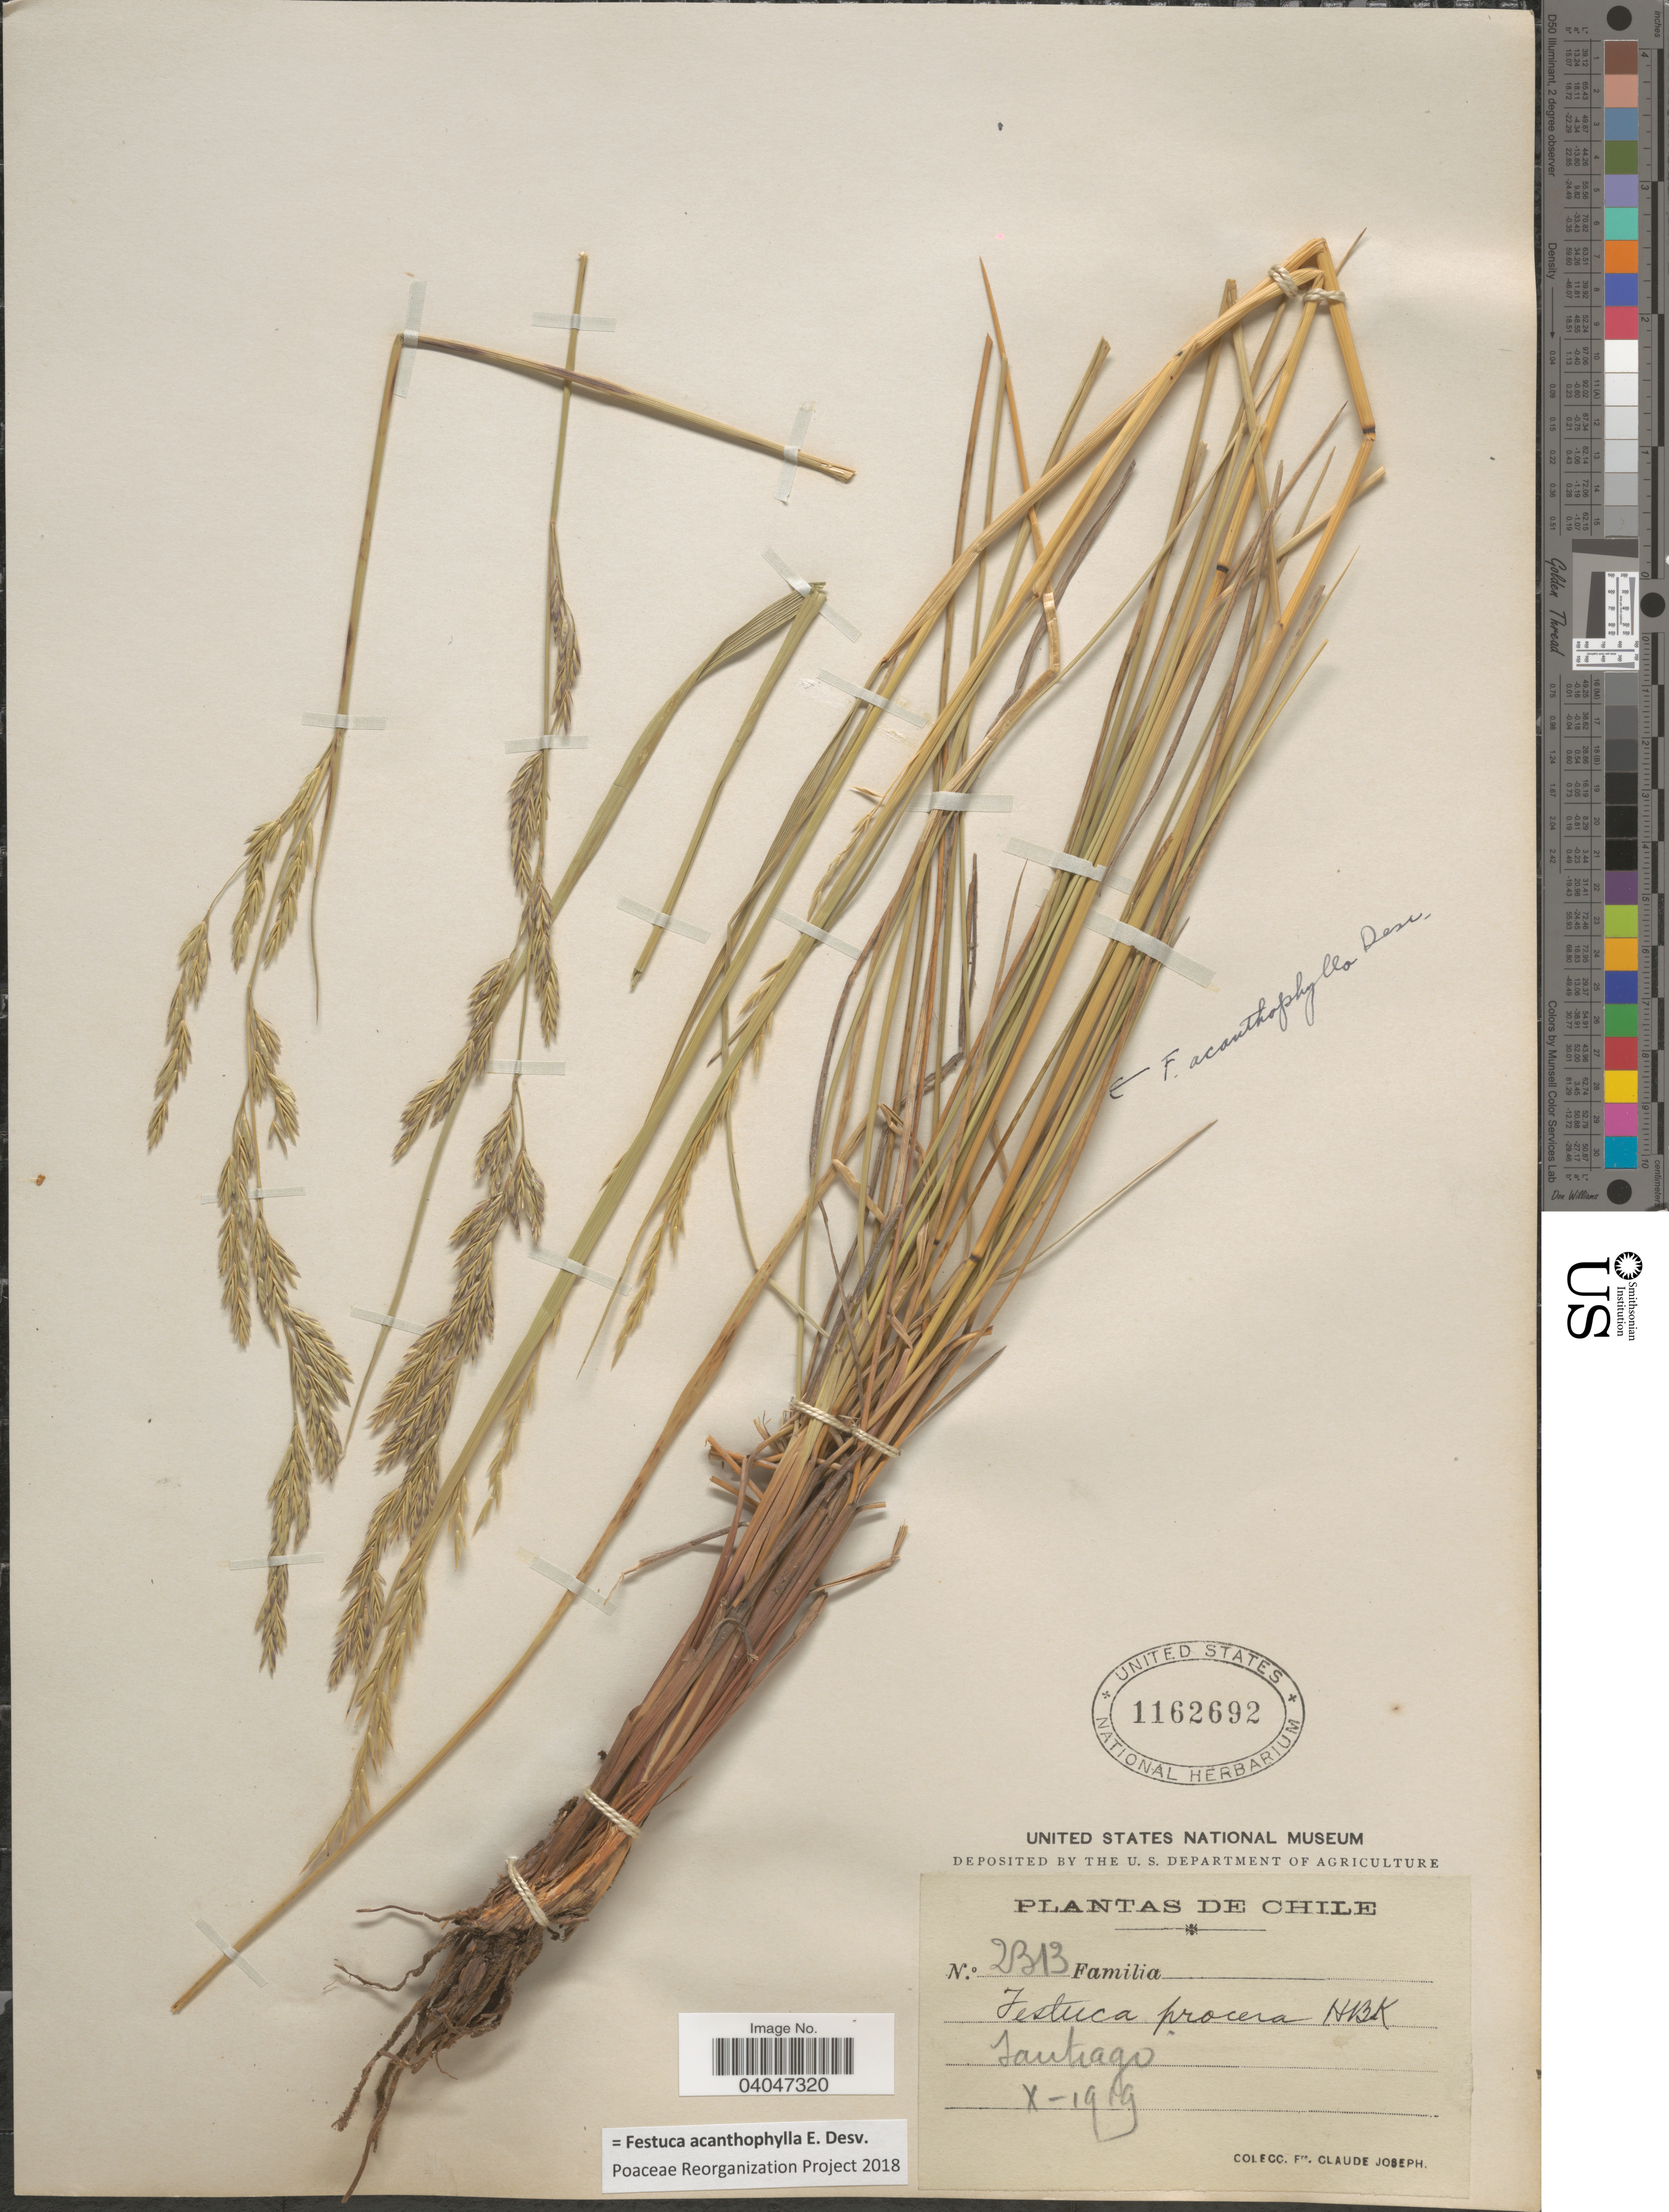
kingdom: Plantae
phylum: Tracheophyta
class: Liliopsida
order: Poales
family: Poaceae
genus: Festuca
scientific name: Festuca acanthophylla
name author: É. Desv.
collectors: Bro. Claude-Joseph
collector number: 2313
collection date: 1919-10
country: Chile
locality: Santiago.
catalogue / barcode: US 1162692